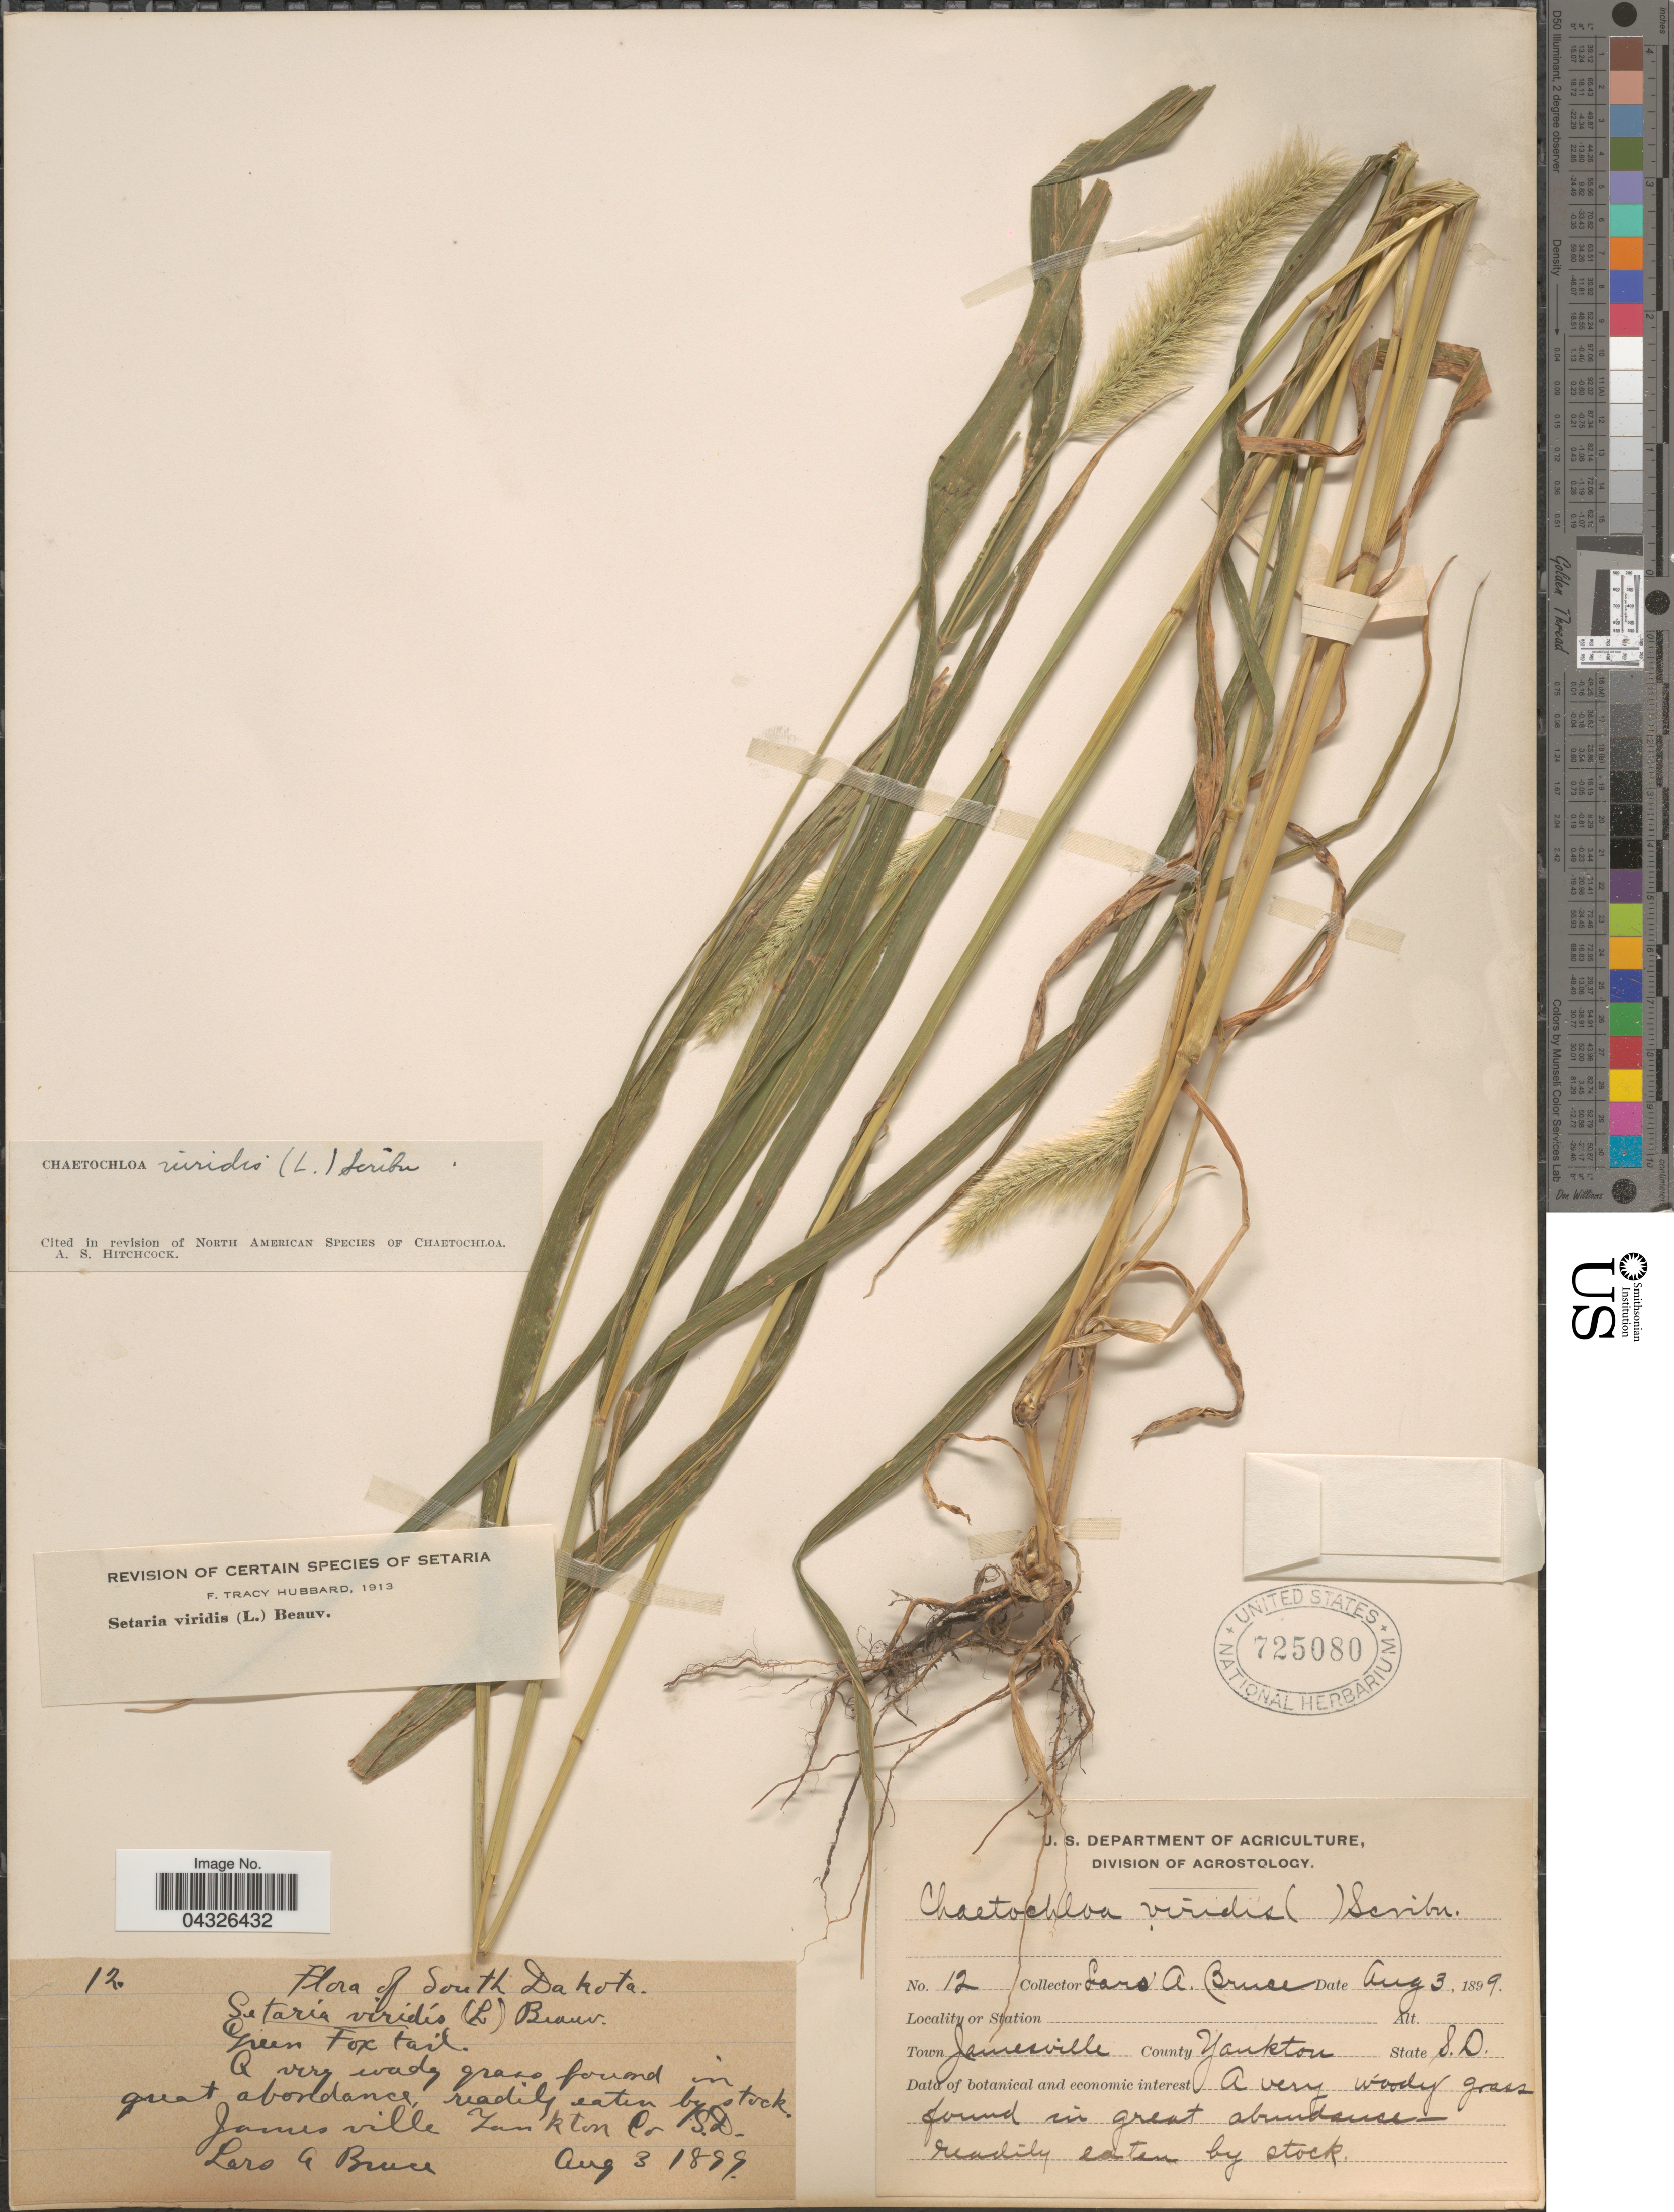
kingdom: Plantae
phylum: Tracheophyta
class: Liliopsida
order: Poales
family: Poaceae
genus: Setaria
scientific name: Setaria viridis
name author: (L.) P. Beauv.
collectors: L. Bruce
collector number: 12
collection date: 1899-08-03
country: United States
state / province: South Dakota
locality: Town Jamesville. County Yankton.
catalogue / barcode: US 725080